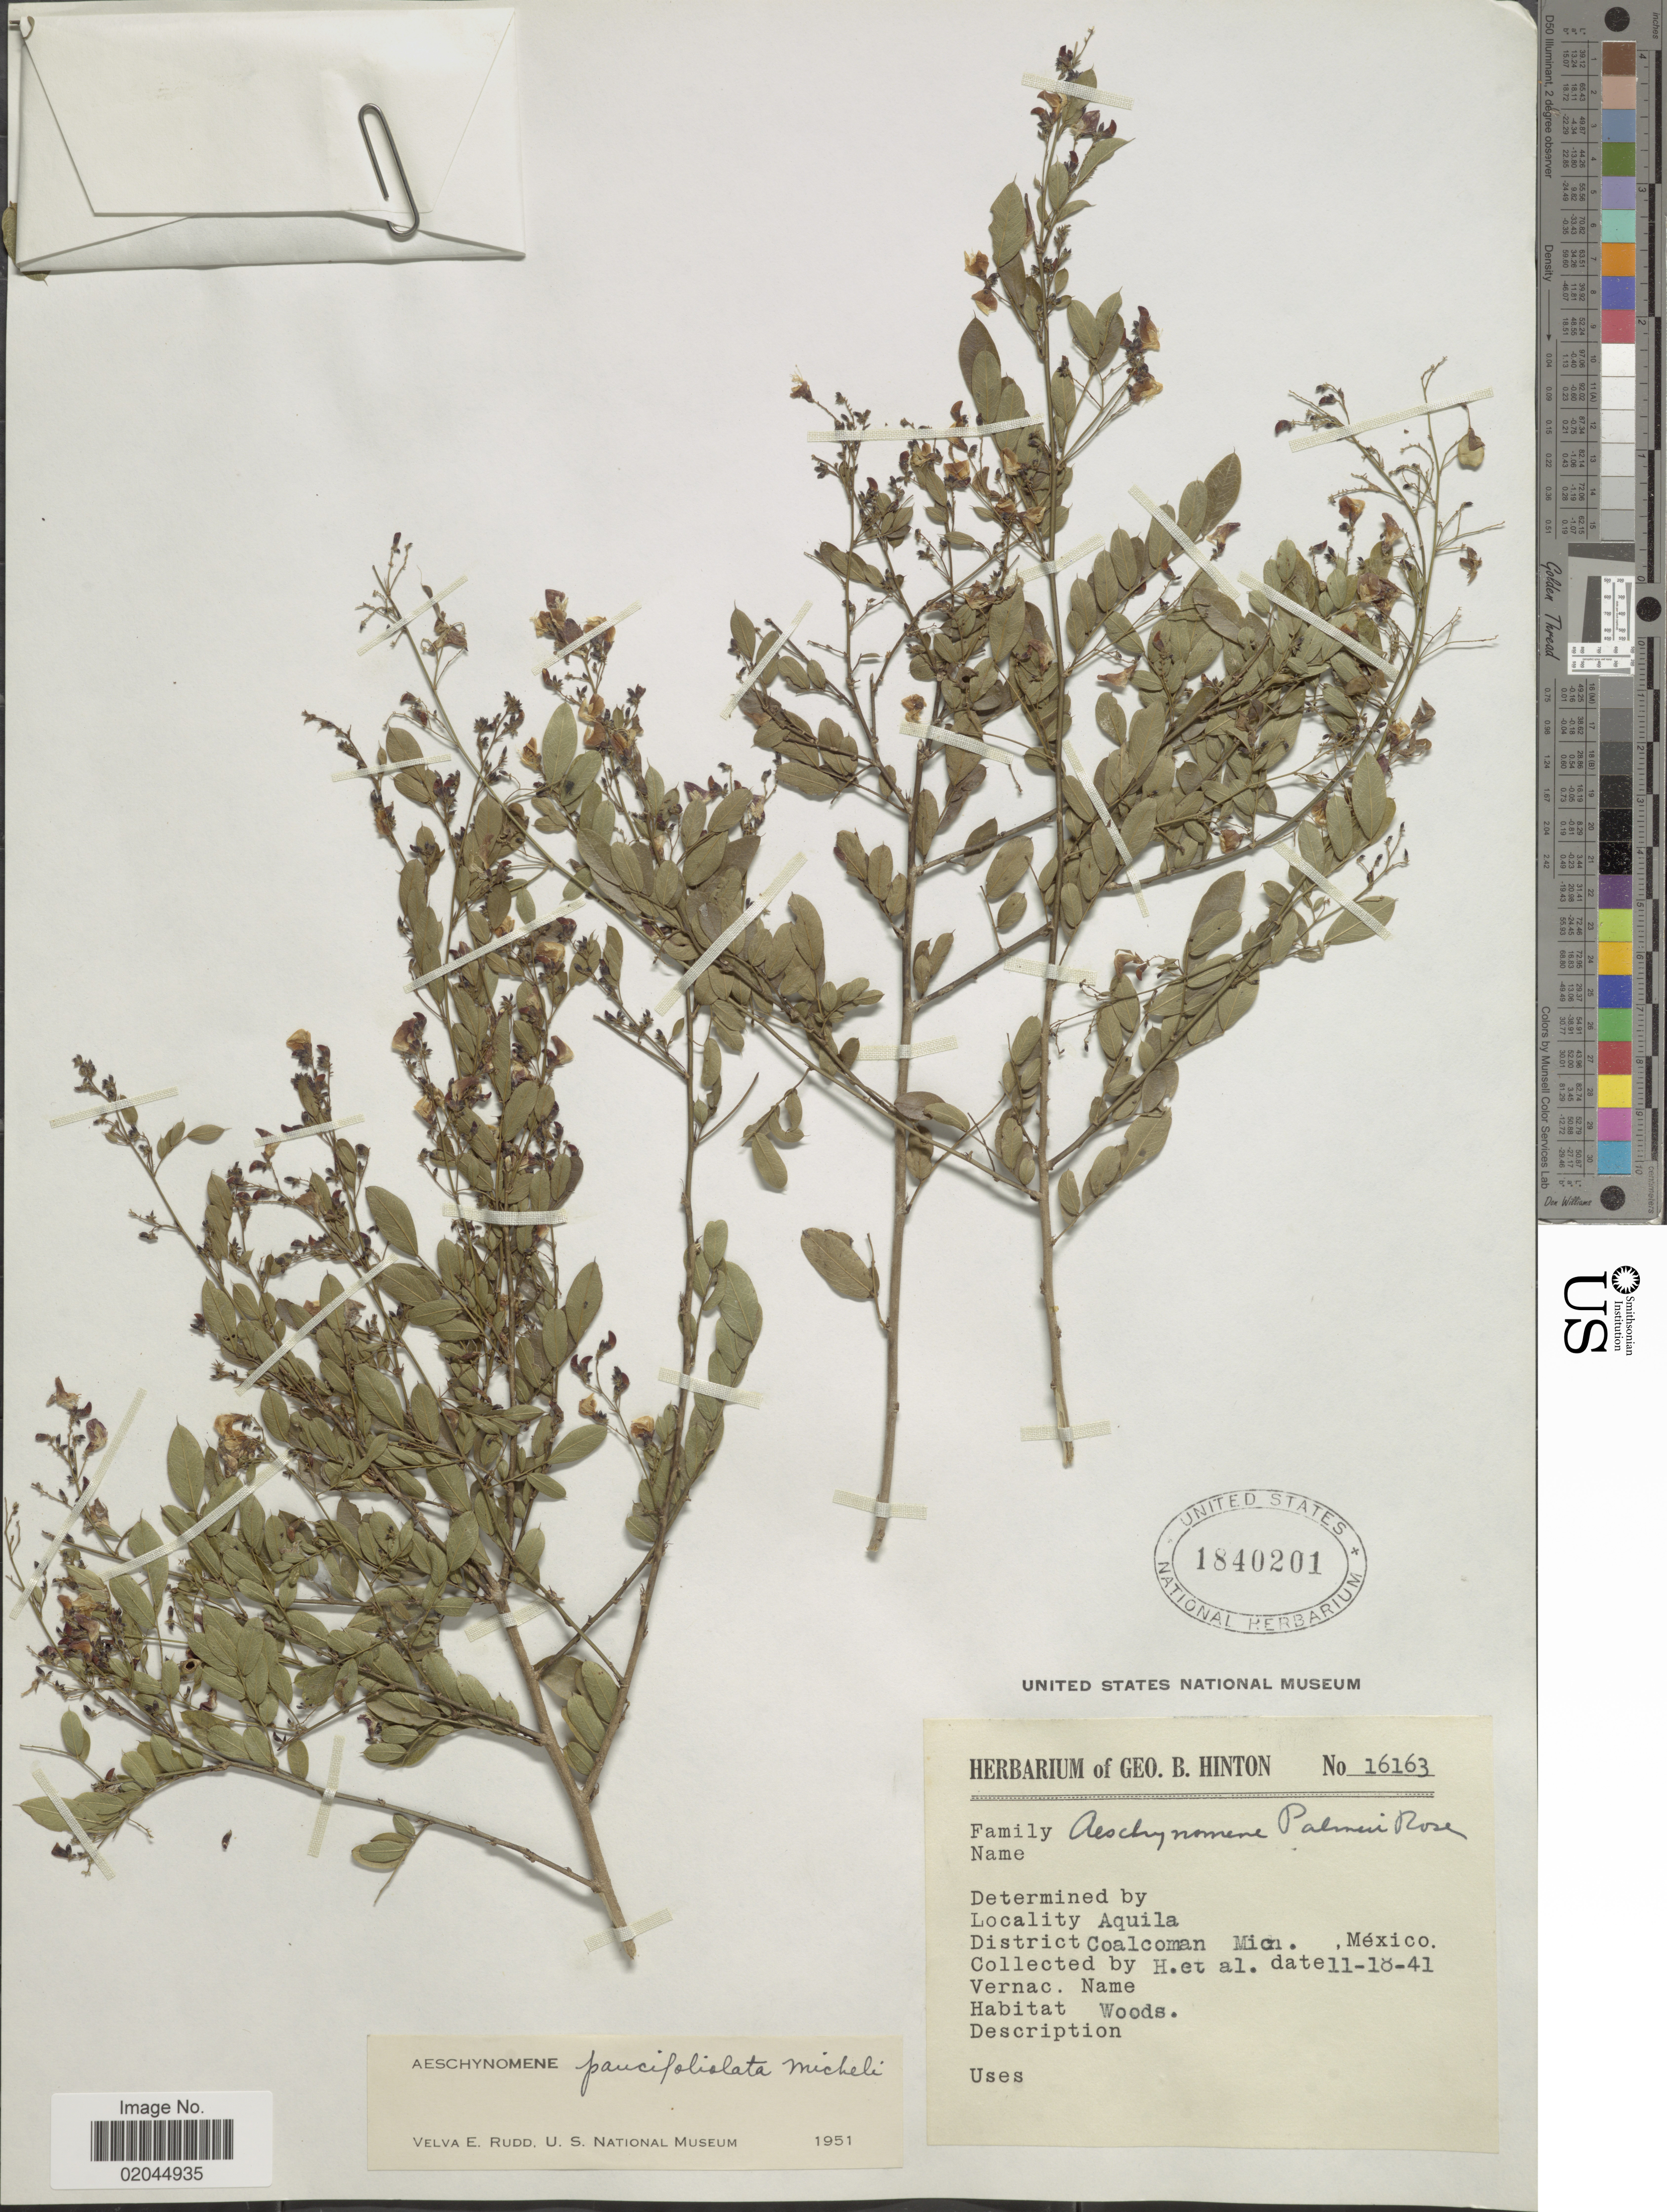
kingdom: Plantae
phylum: Tracheophyta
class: Magnoliopsida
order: Fabales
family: Fabaceae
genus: Aeschynomene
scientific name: Aeschynomene paucifoliolata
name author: Micheli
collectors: G. B. Hinton & et al.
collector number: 16163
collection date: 1841-11-18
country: Mexico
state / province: Michoacán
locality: Aquila, District, Coalcoman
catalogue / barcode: US 1840201